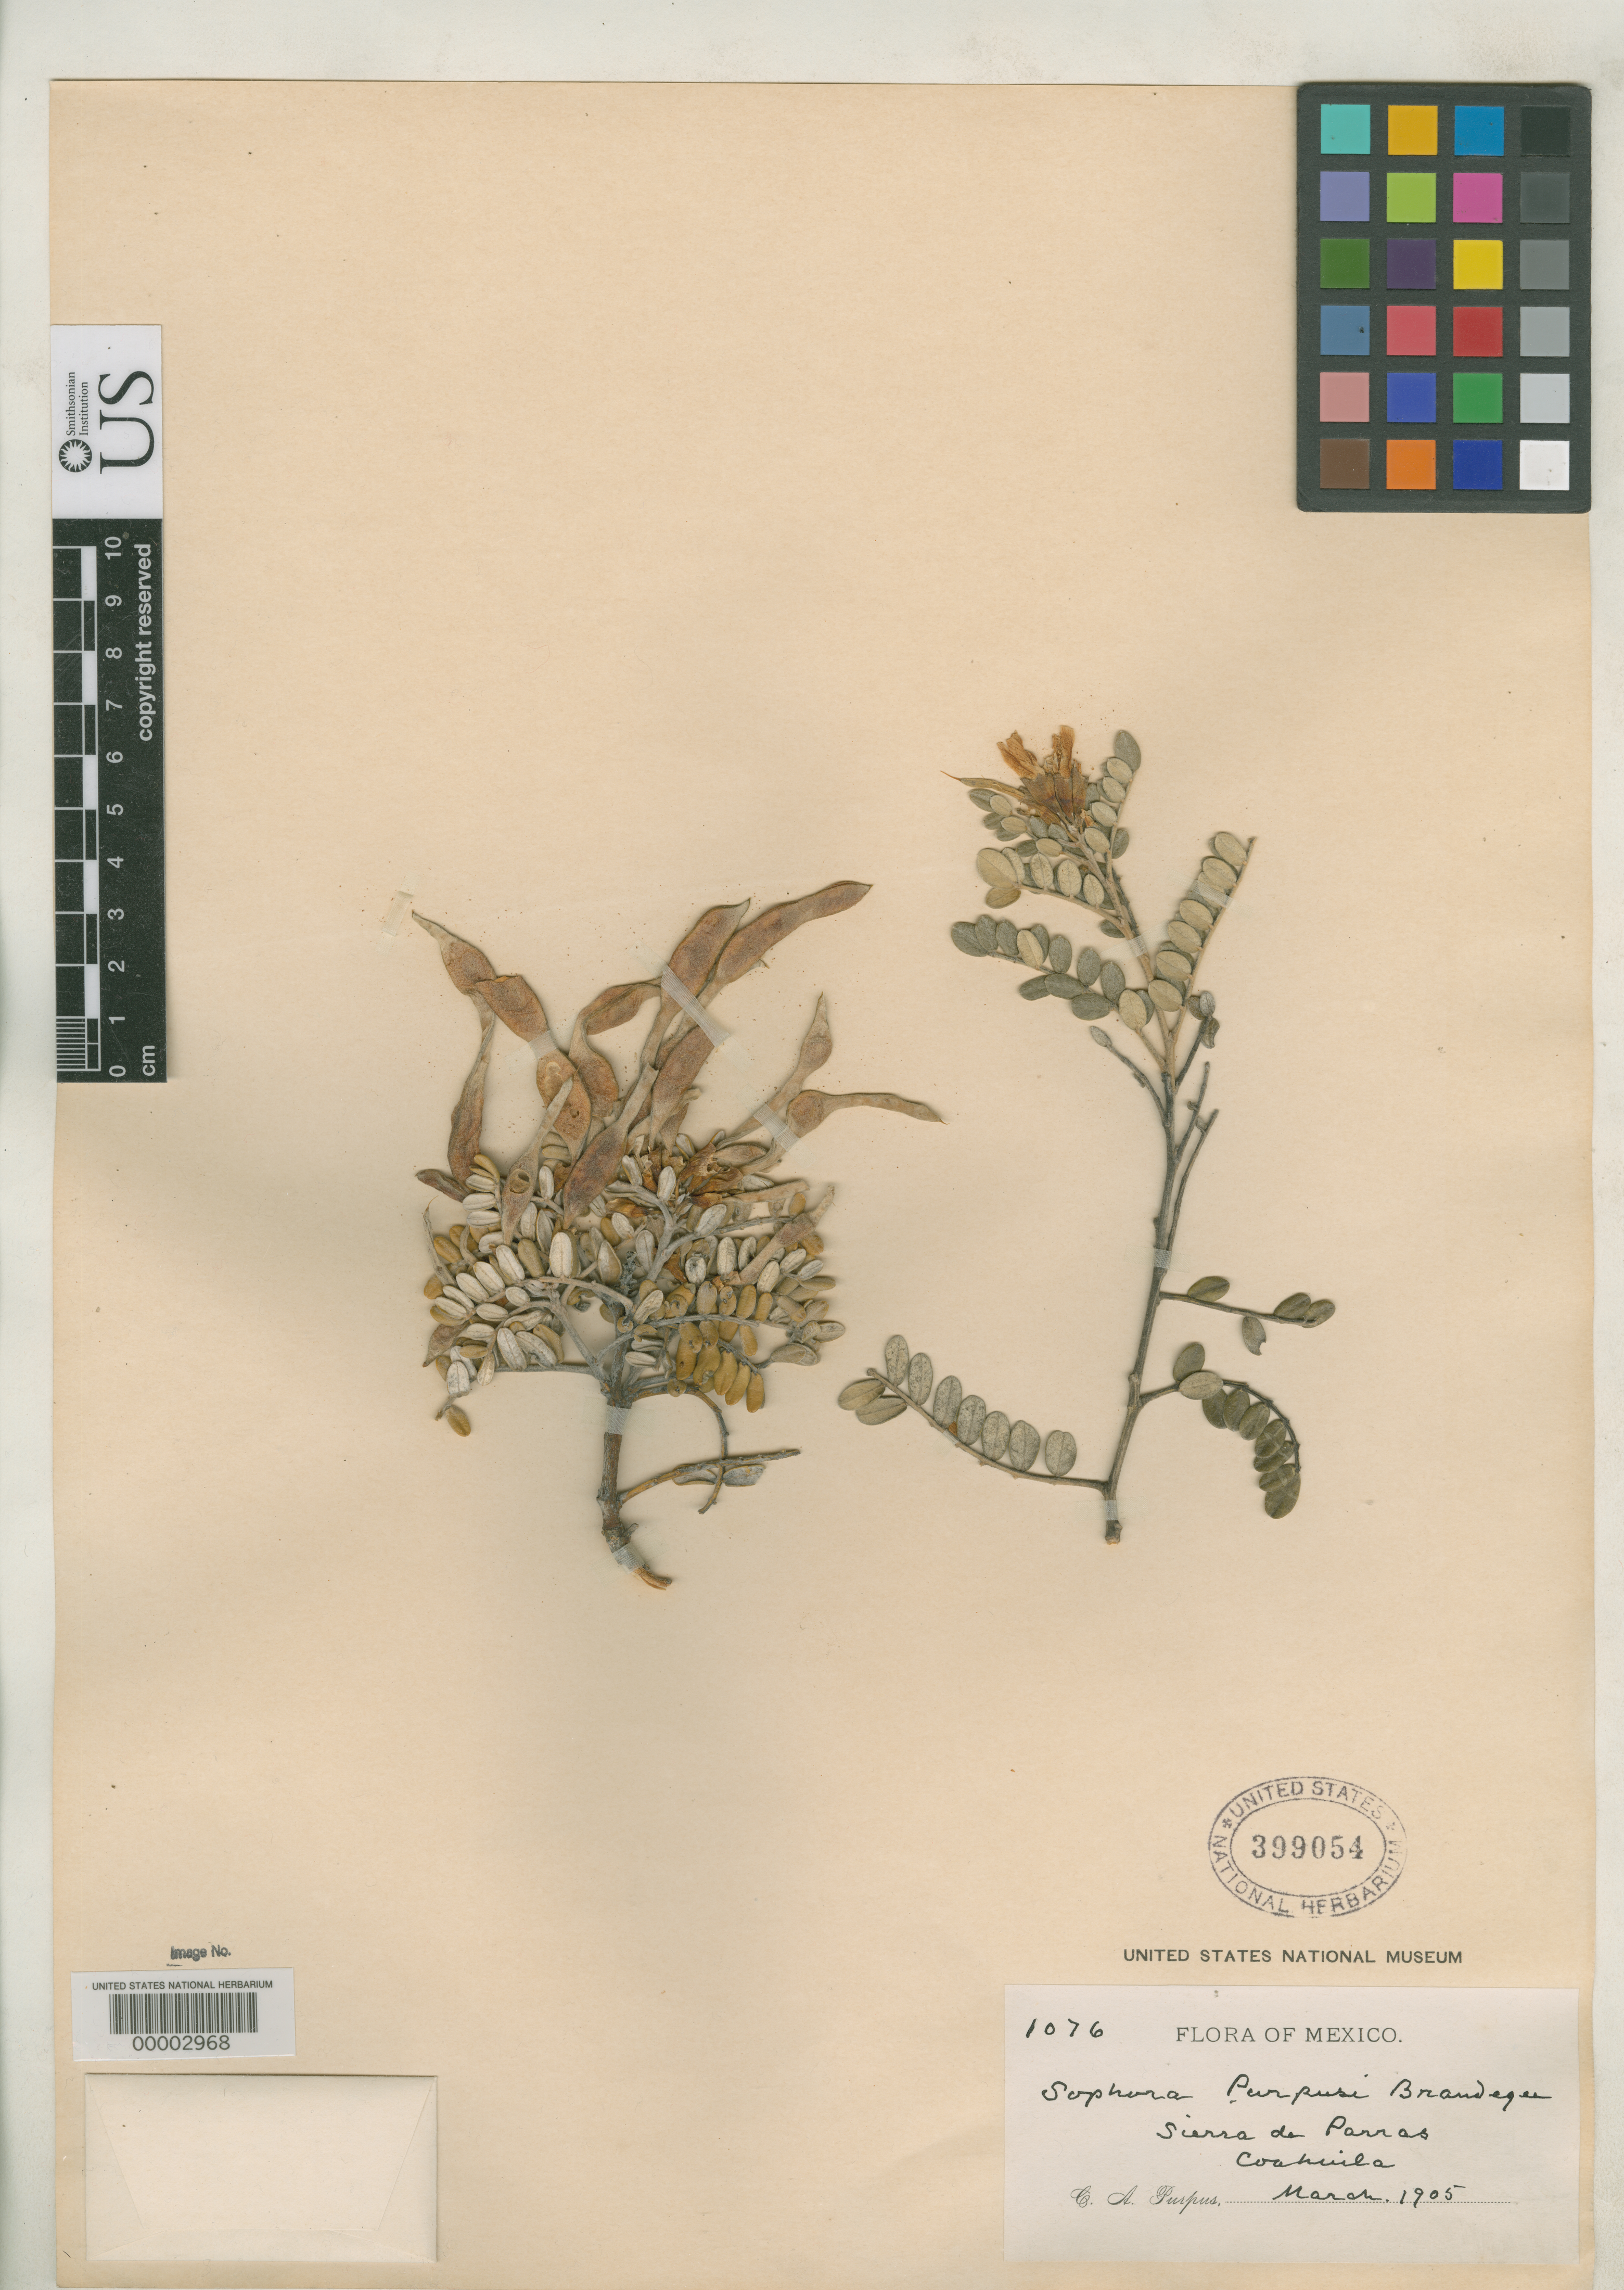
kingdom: Plantae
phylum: Tracheophyta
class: Magnoliopsida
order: Fabales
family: Fabaceae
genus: Sophora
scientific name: Sophora purpusii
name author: Brandegee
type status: Isotype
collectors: C. A. Purpus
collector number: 1076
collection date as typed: Mar 1905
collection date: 1905-03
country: Mexico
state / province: Coahuila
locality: Sierra de Parras.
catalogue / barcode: US 399054